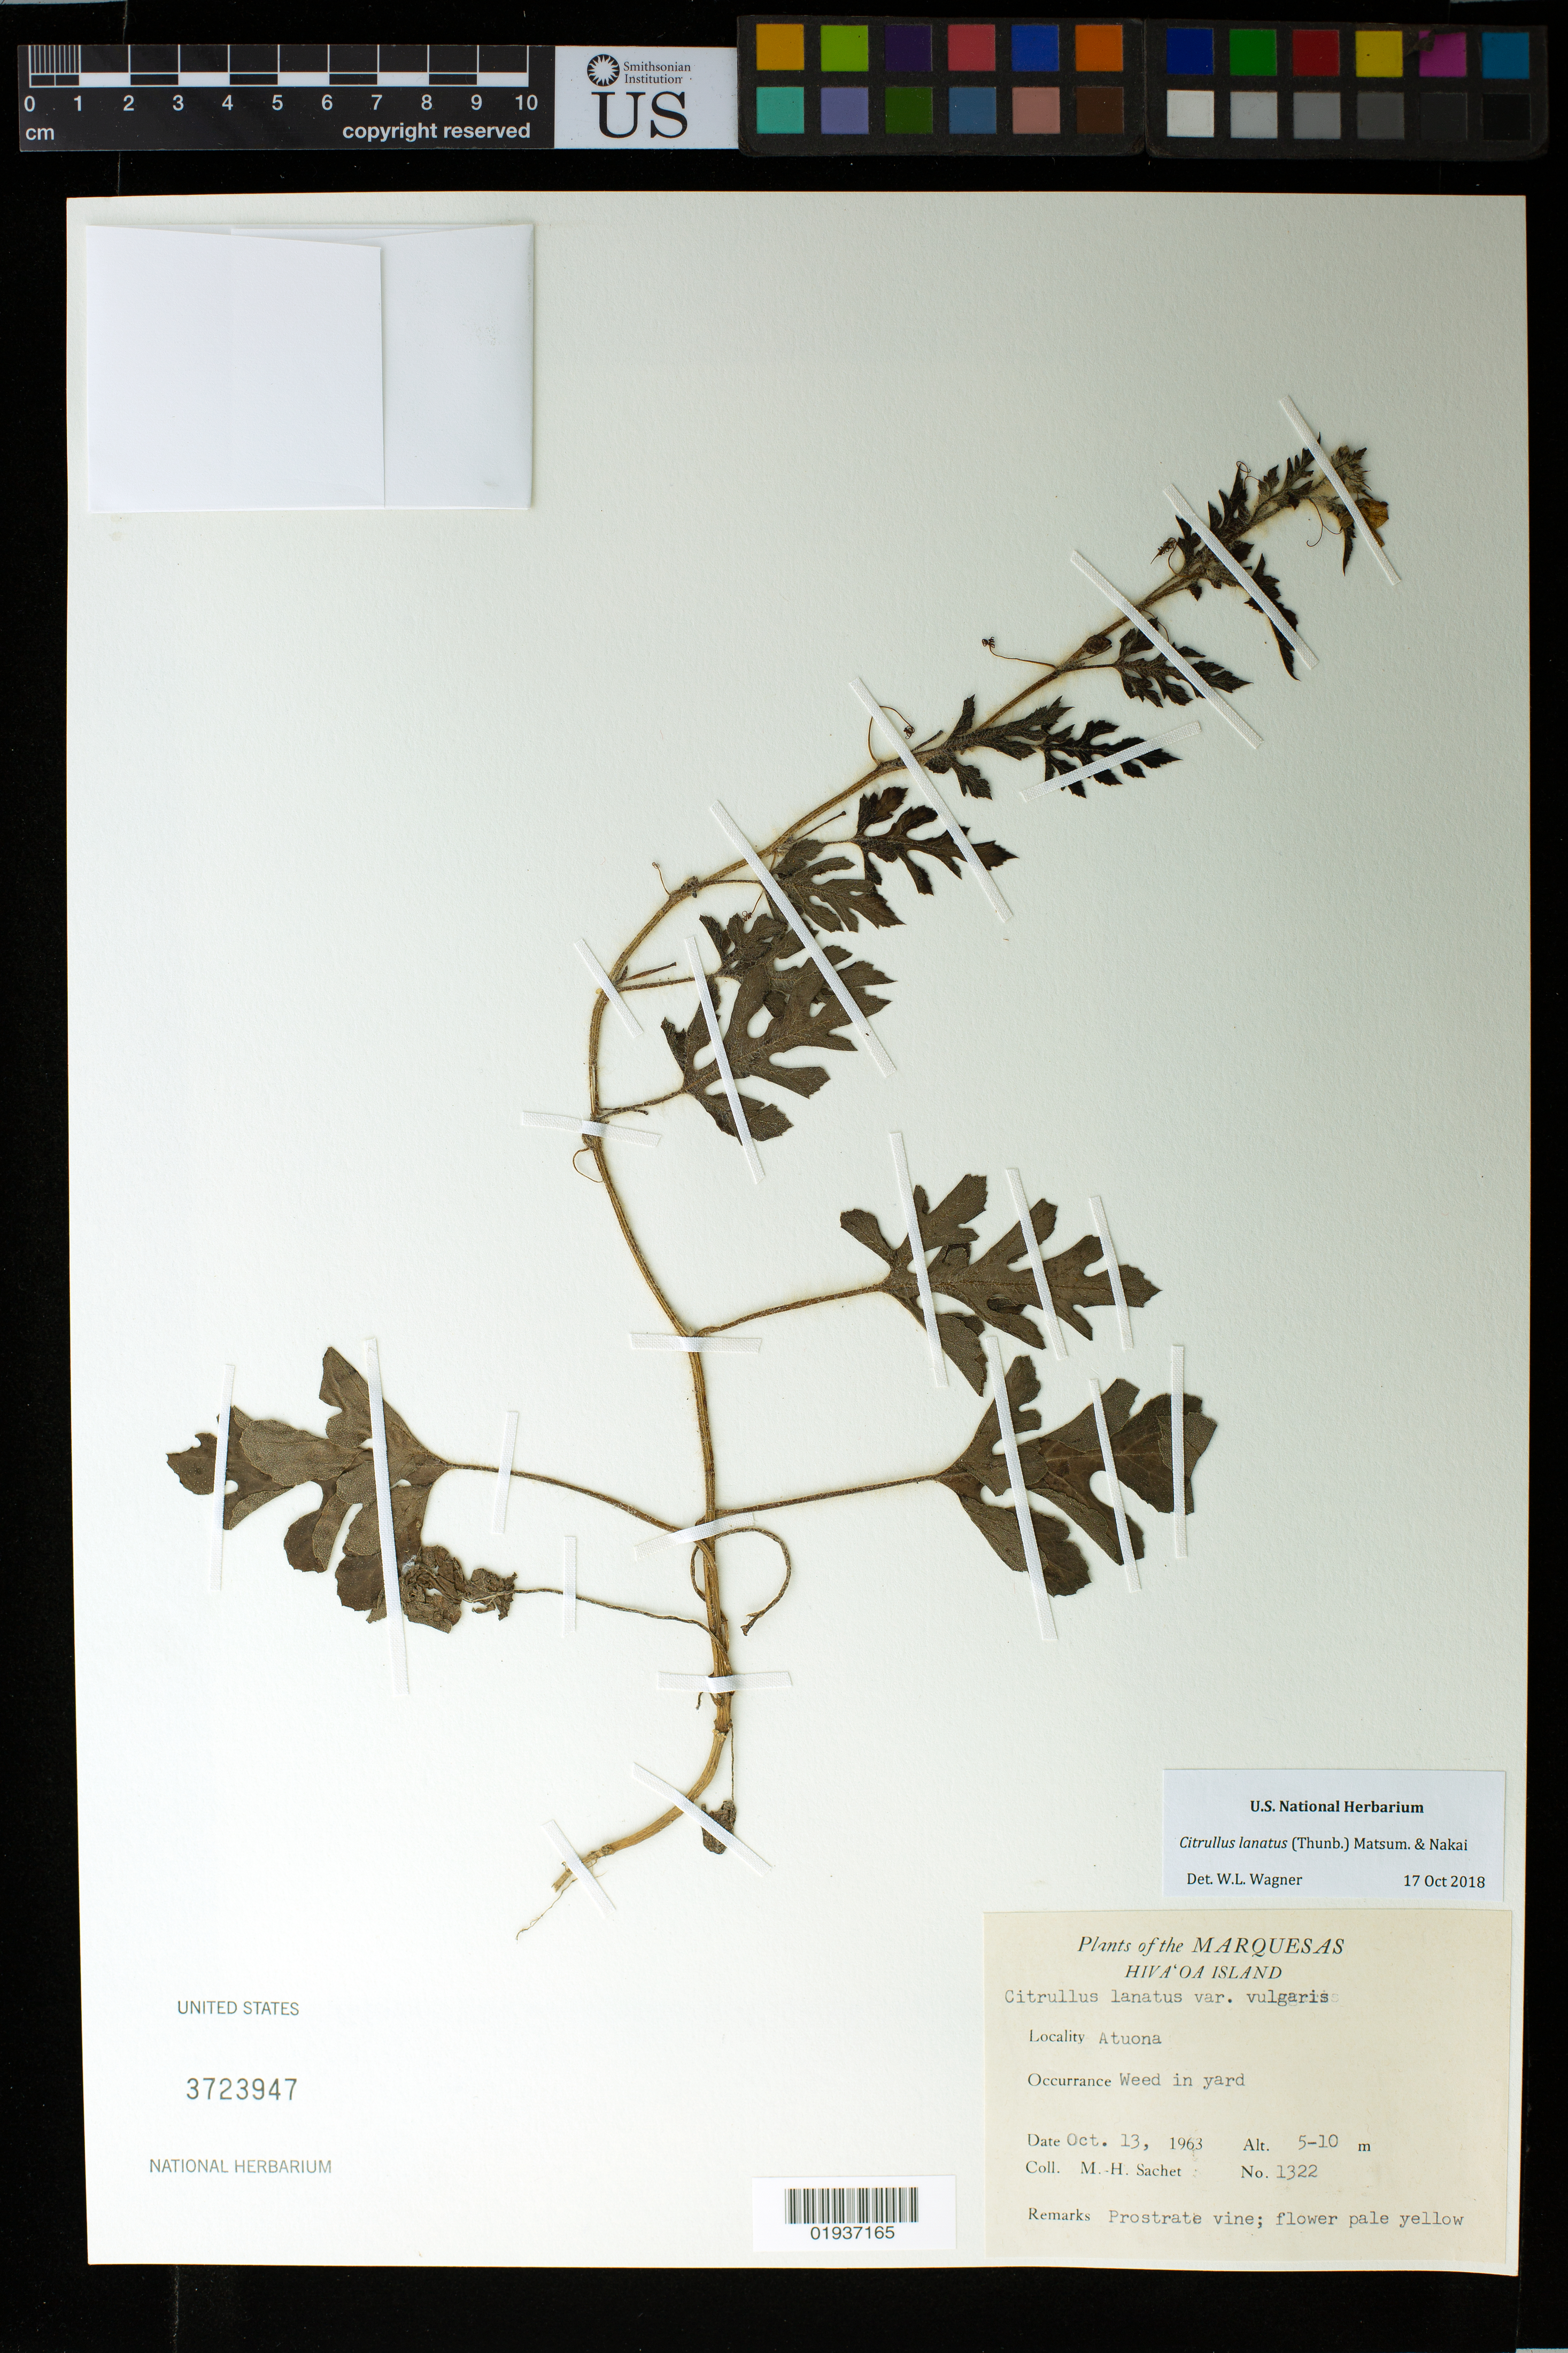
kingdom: Plantae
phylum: Tracheophyta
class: Magnoliopsida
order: Cucurbitales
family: Cucurbitaceae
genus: Citrullus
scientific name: Citrullus lanatus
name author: (Thunb.) Matsum. & Nakai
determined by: Wagner, W. L., (BOT), Smithsonian Institution - National Museum of Natural History (UNITED STATES)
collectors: M.-H. Sachet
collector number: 1322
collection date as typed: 13 October 1963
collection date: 1963-10-13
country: French Polynesia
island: Hiva Oa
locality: Atuona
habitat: Yard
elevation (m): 5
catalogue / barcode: US 3723947